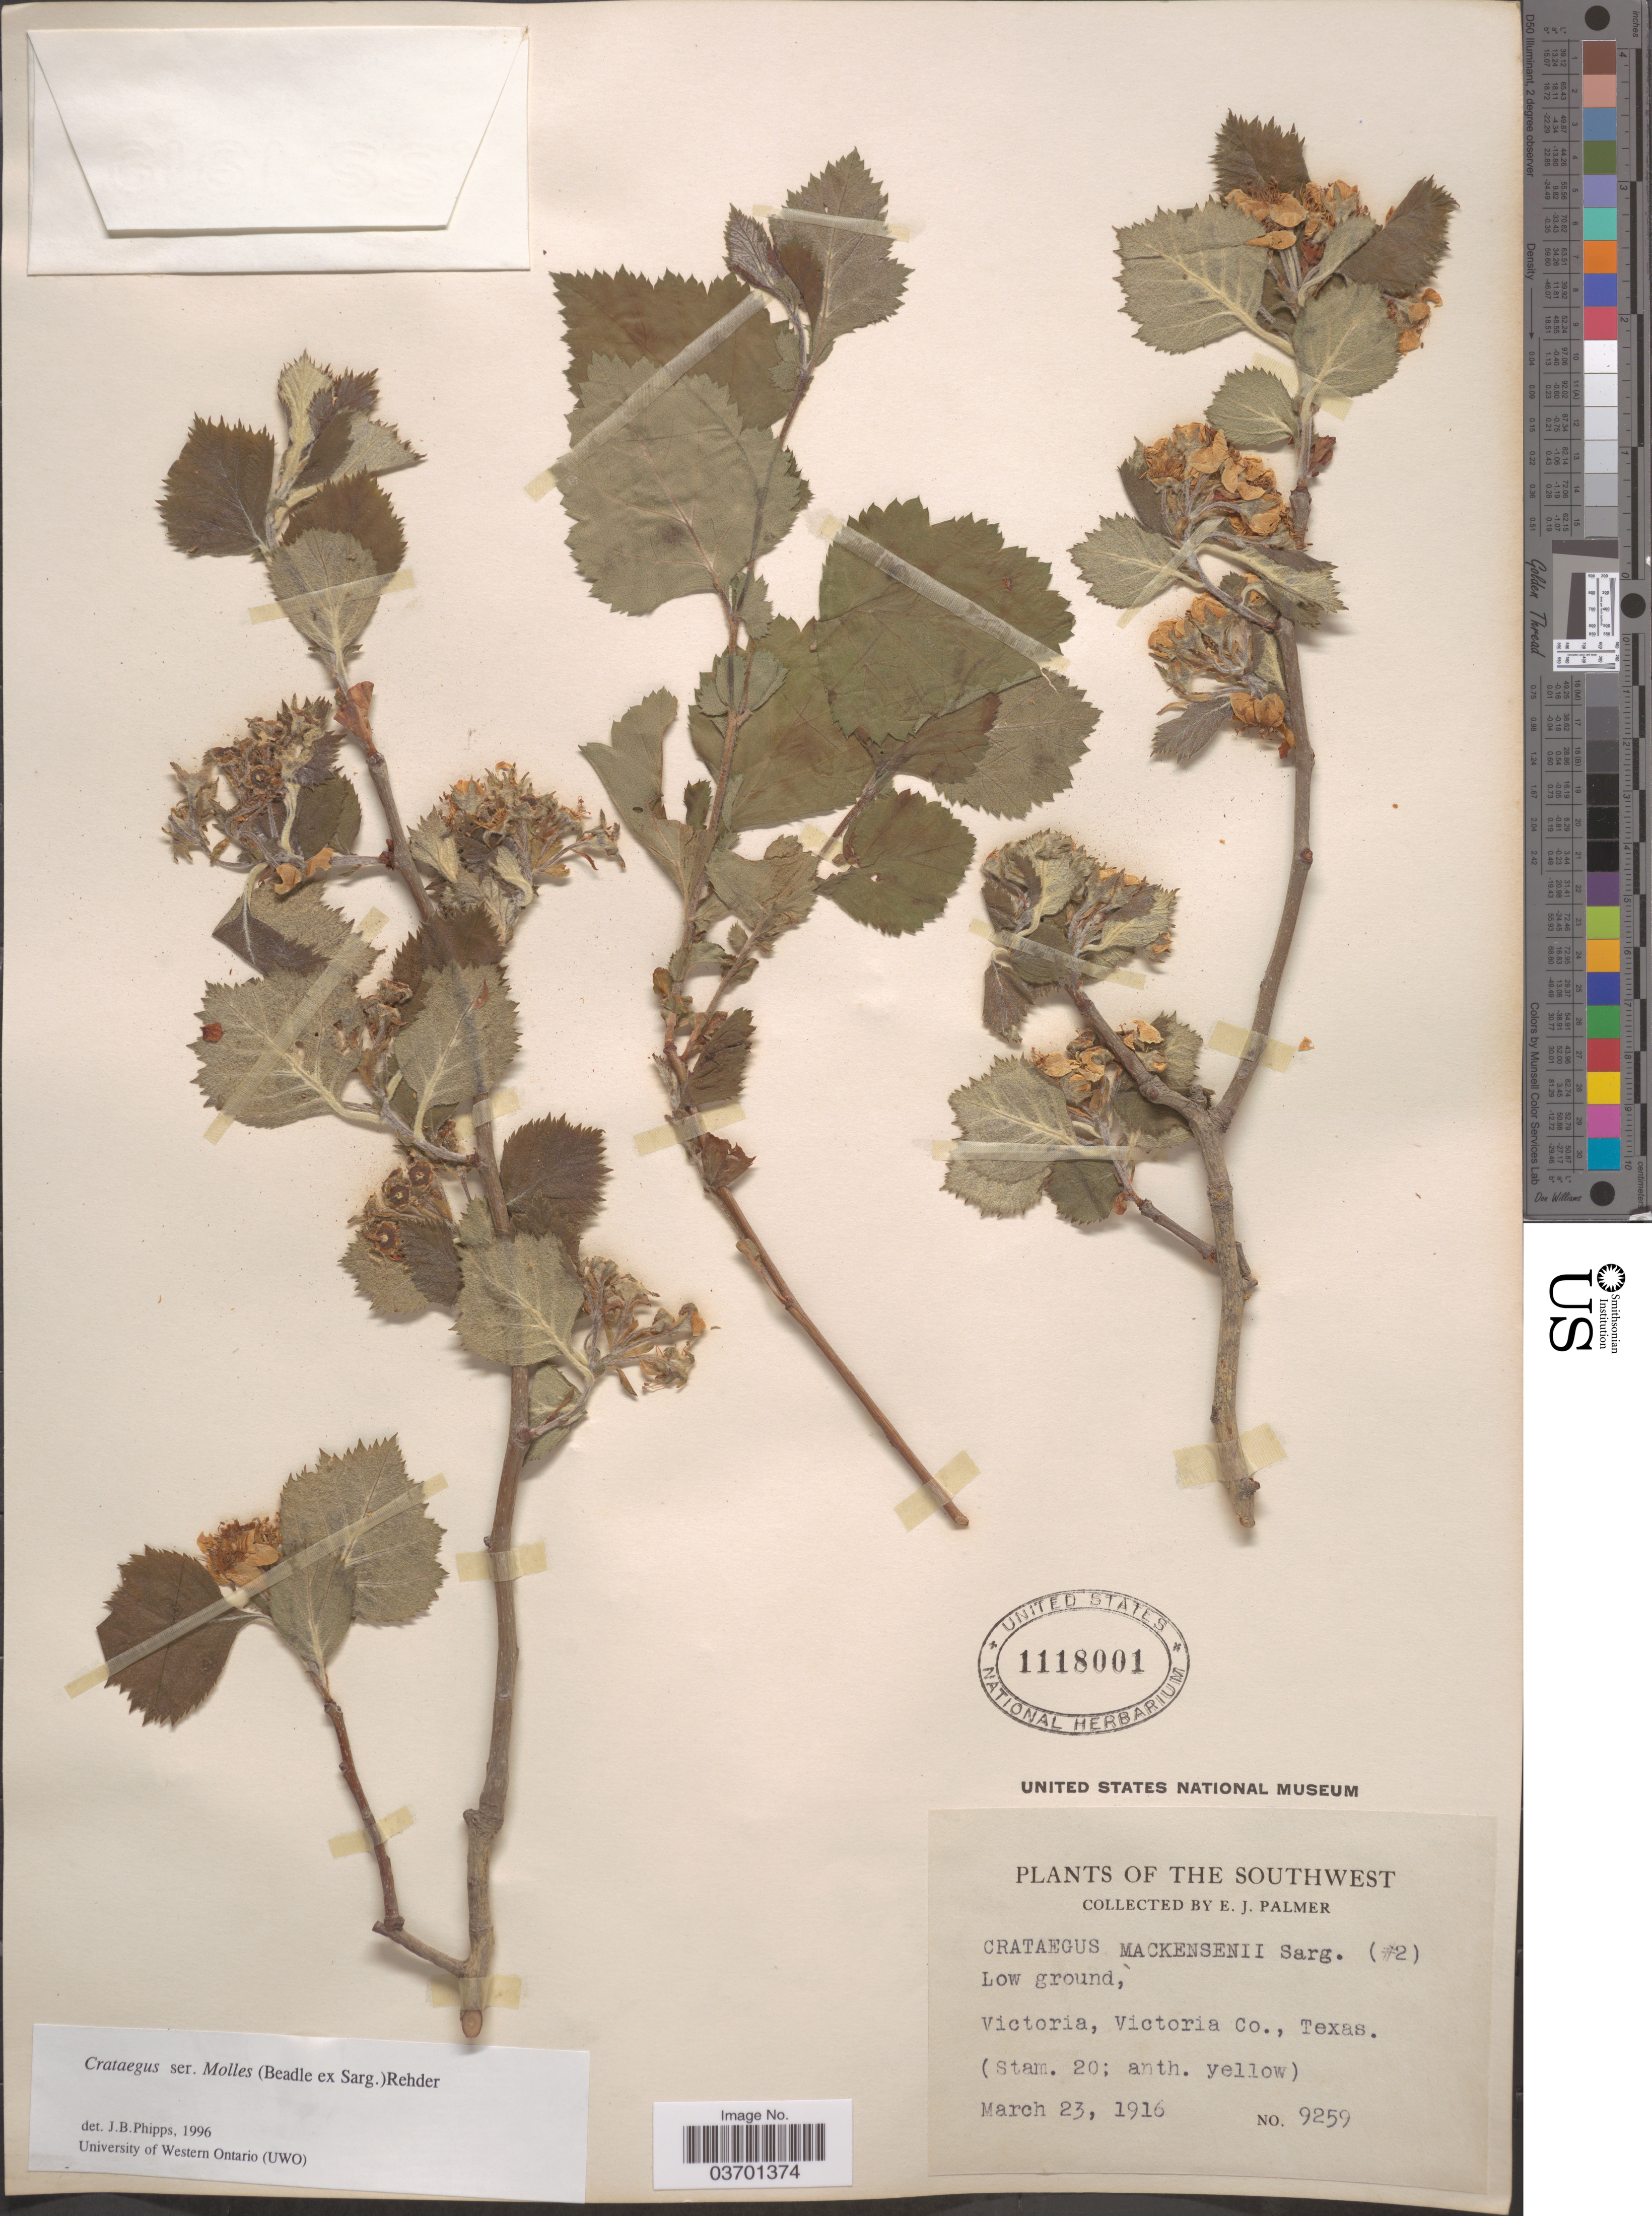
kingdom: Plantae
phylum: Tracheophyta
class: Magnoliopsida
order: Rosales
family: Rosaceae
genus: Crataegus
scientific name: Crataegus pruinosa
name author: (H.L. Wendl.) K. Koch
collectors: E. J. Palmer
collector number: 9259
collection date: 1916-03-23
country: United States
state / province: Texas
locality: The Southwest. Victoria, Victoria Co.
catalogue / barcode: US 1118001